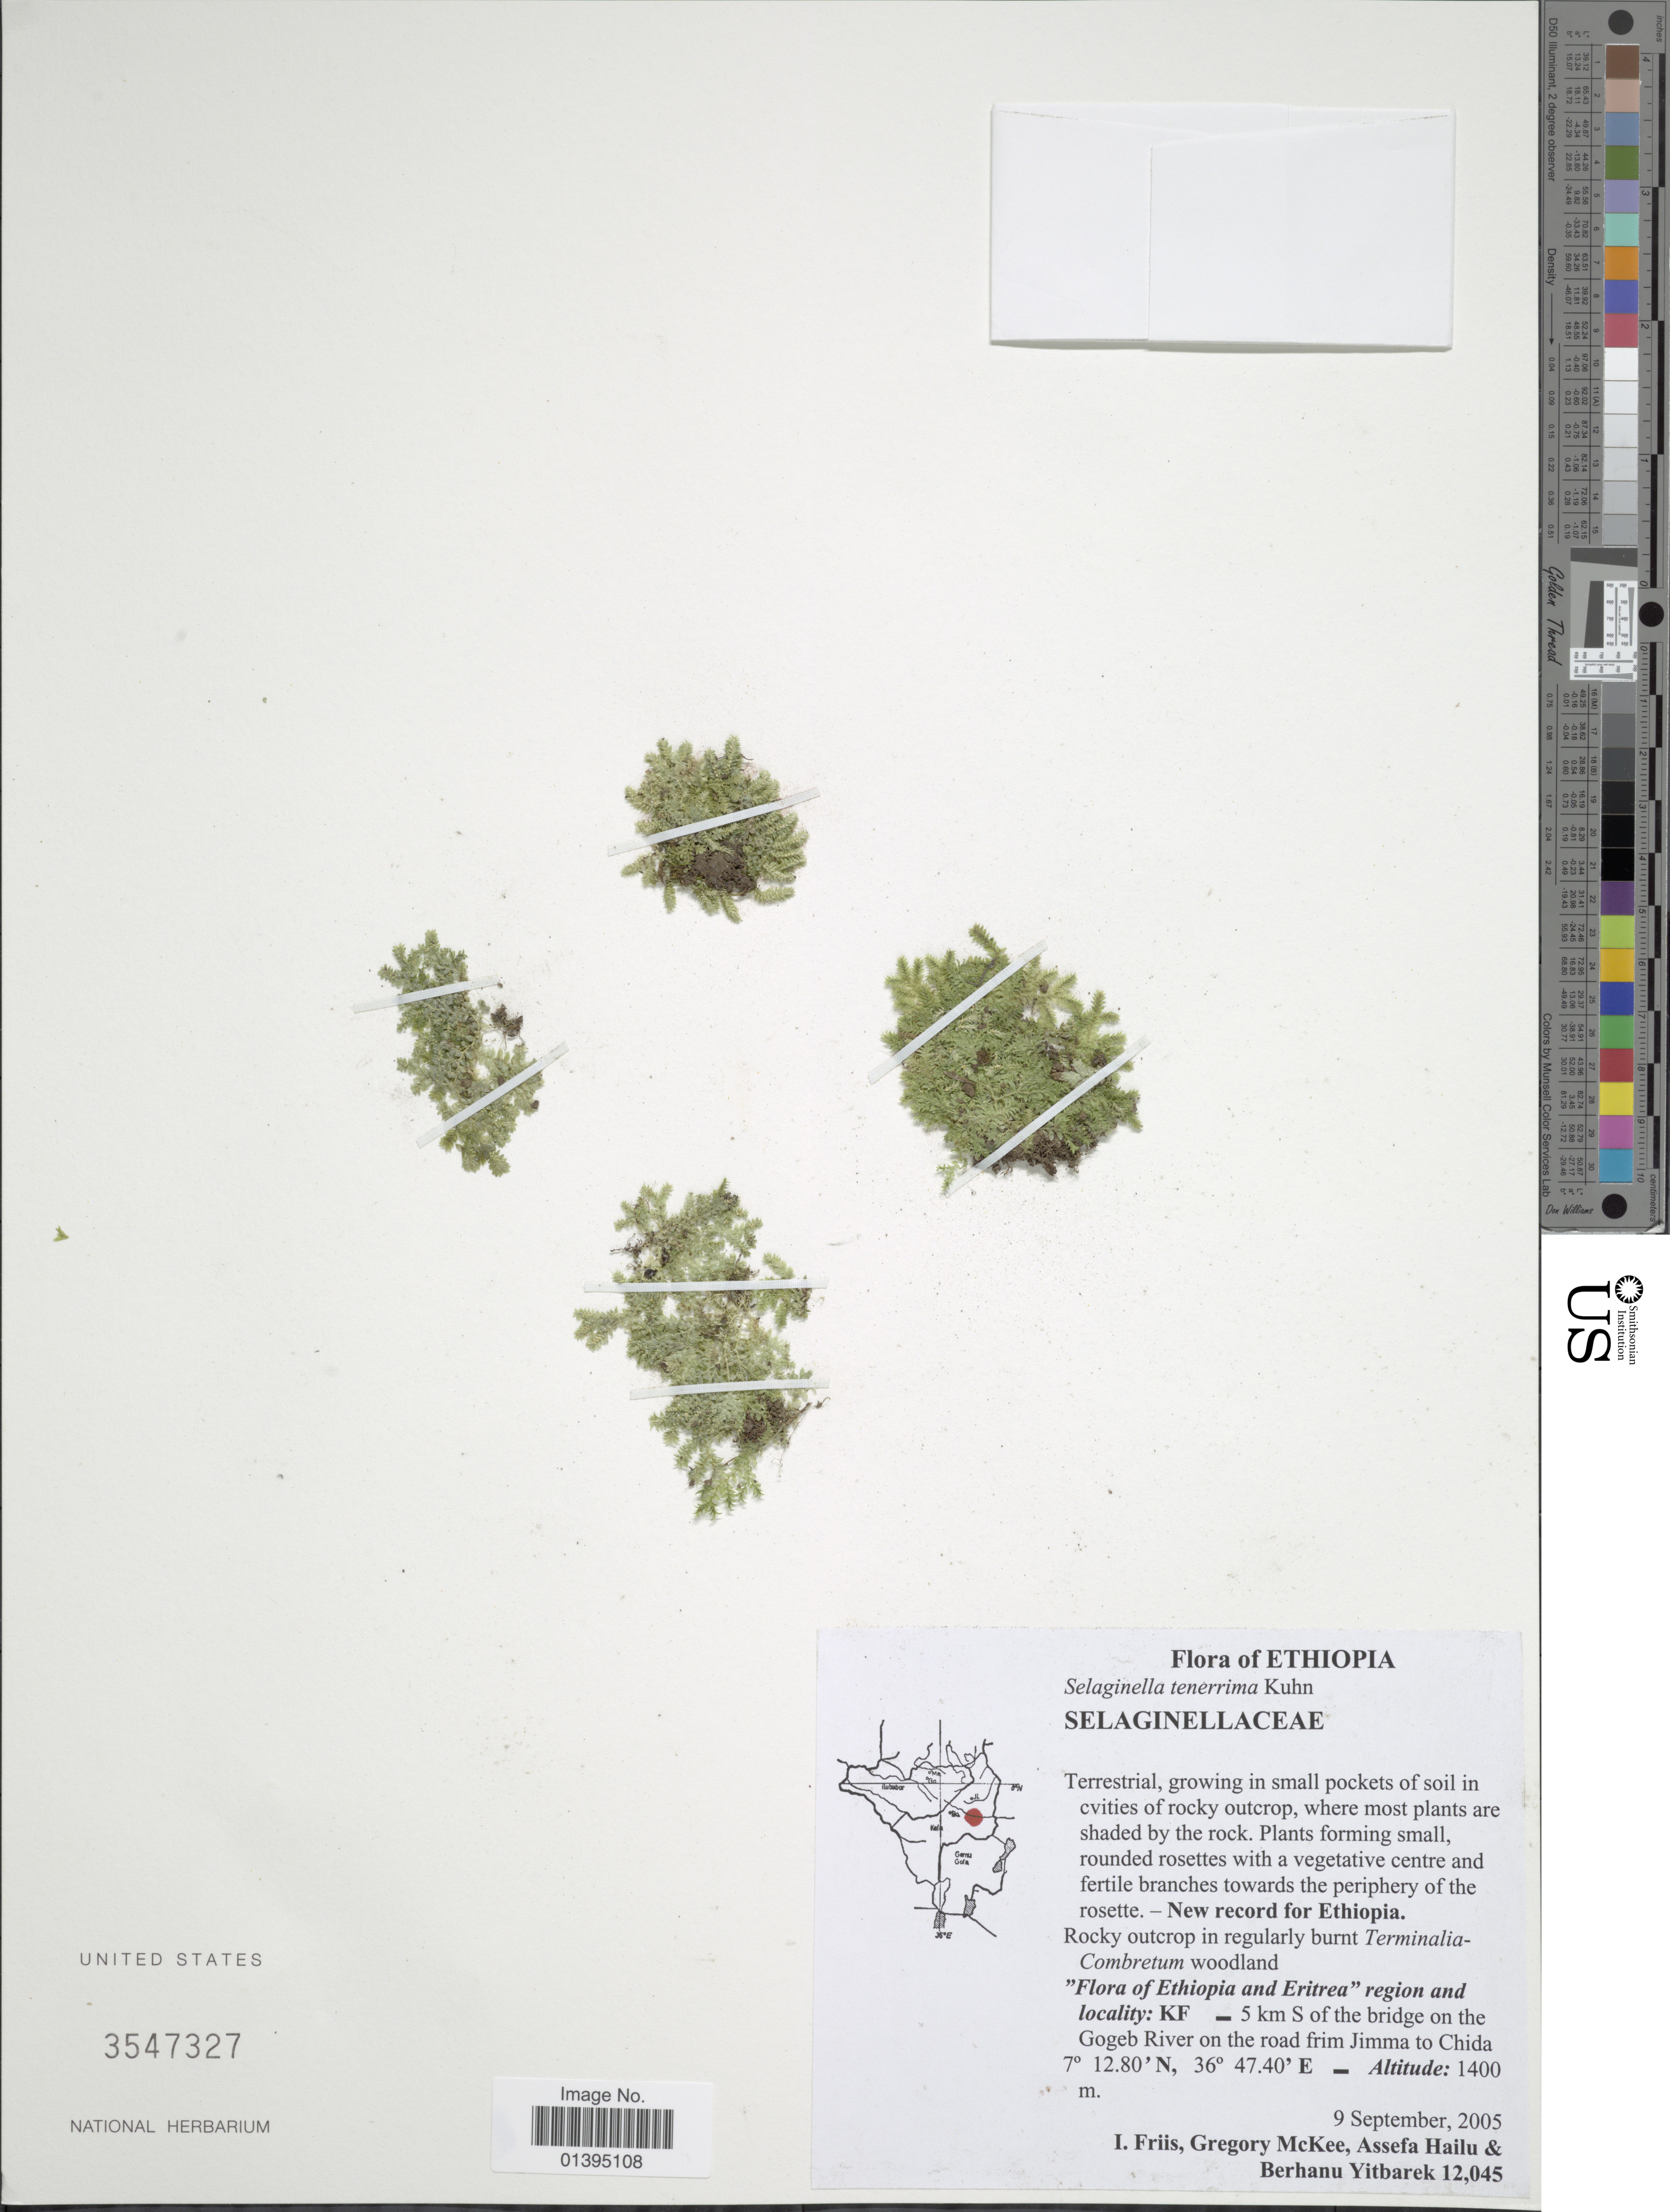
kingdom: Plantae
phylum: Tracheophyta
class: Lycopodiopsida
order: Selaginellales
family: Selaginellaceae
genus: Selaginella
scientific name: Selaginella tenerrima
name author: A. Braun ex Kuhn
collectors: I. Friis, G. S. McKee, A. Hailu & B. Yitbarek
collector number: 12045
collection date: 2005-09-09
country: Ethiopia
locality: KF - 5 km S of the bridge on the Gogeb River on the road from Jimma to Chida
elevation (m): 1400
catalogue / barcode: US 3547327